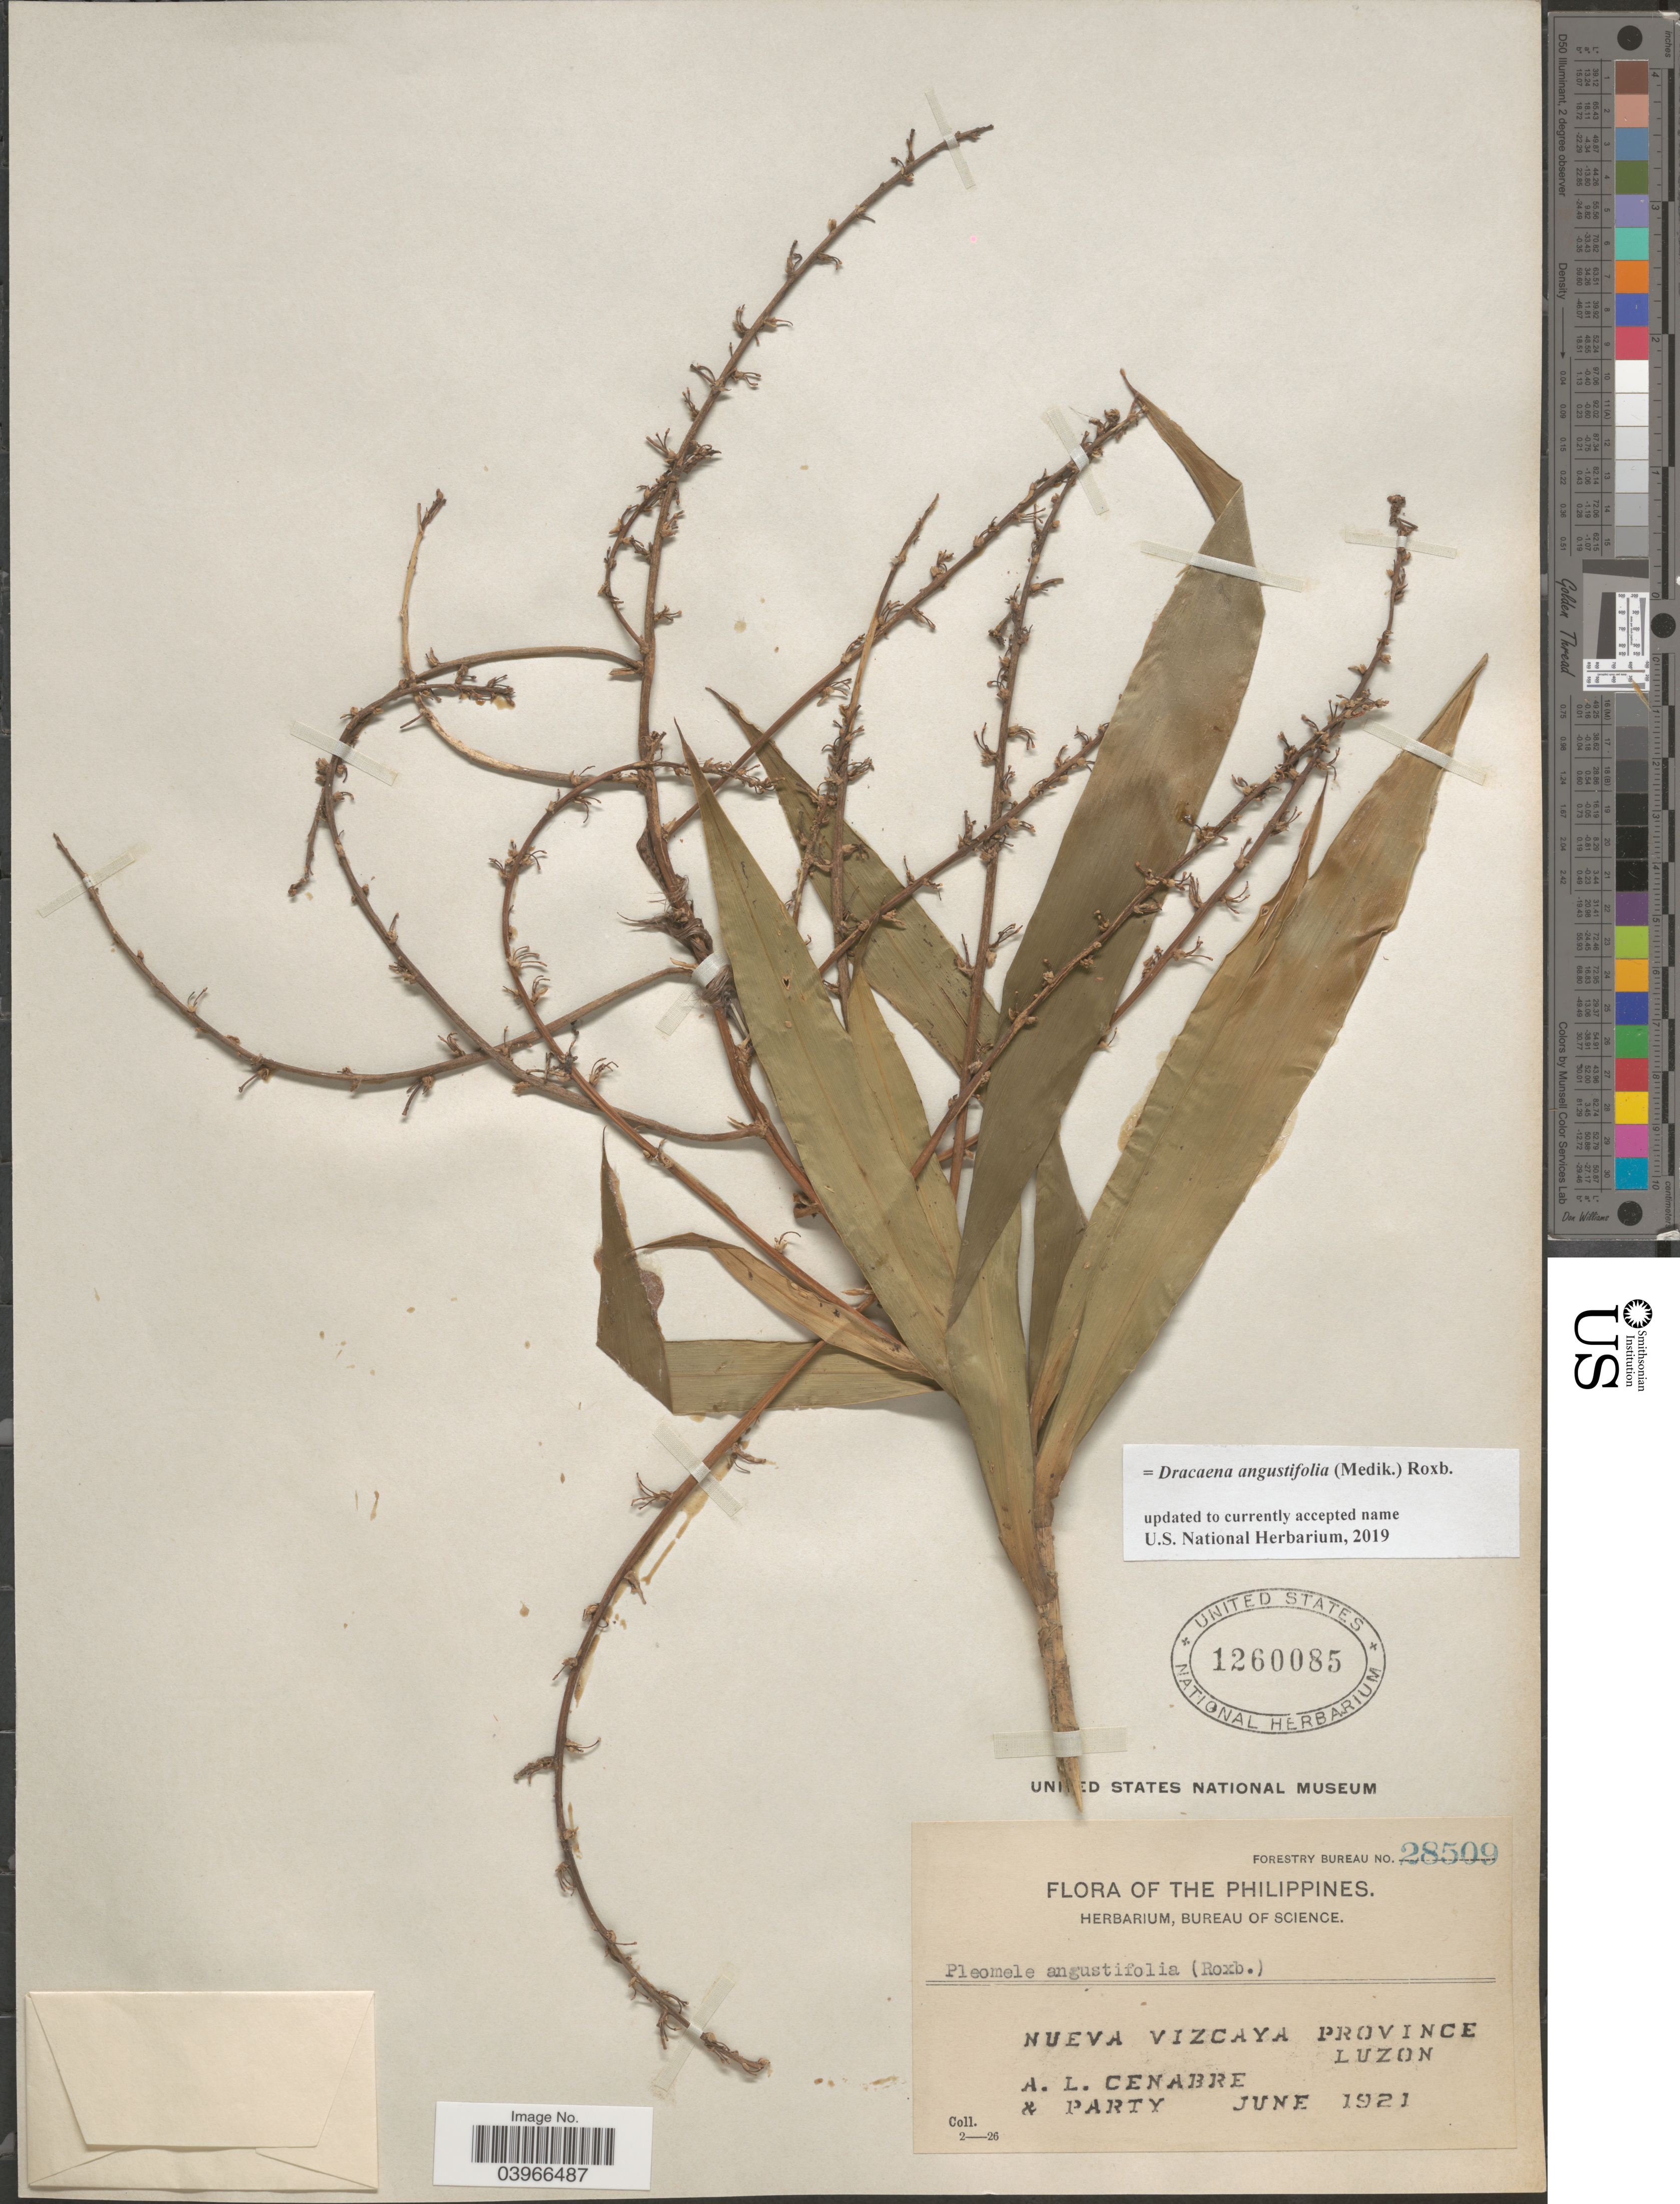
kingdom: Plantae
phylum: Tracheophyta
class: Liliopsida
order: Asparagales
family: Asparagaceae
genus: Dracaena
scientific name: Dracaena angustifolia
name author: (Medik.) Roxb.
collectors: A. Cenabre & et al.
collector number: Forestry Bureau 28509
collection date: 1921-06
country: Philippines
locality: Nueva Vizcaya Province. Luzon.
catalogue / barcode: US 1260085